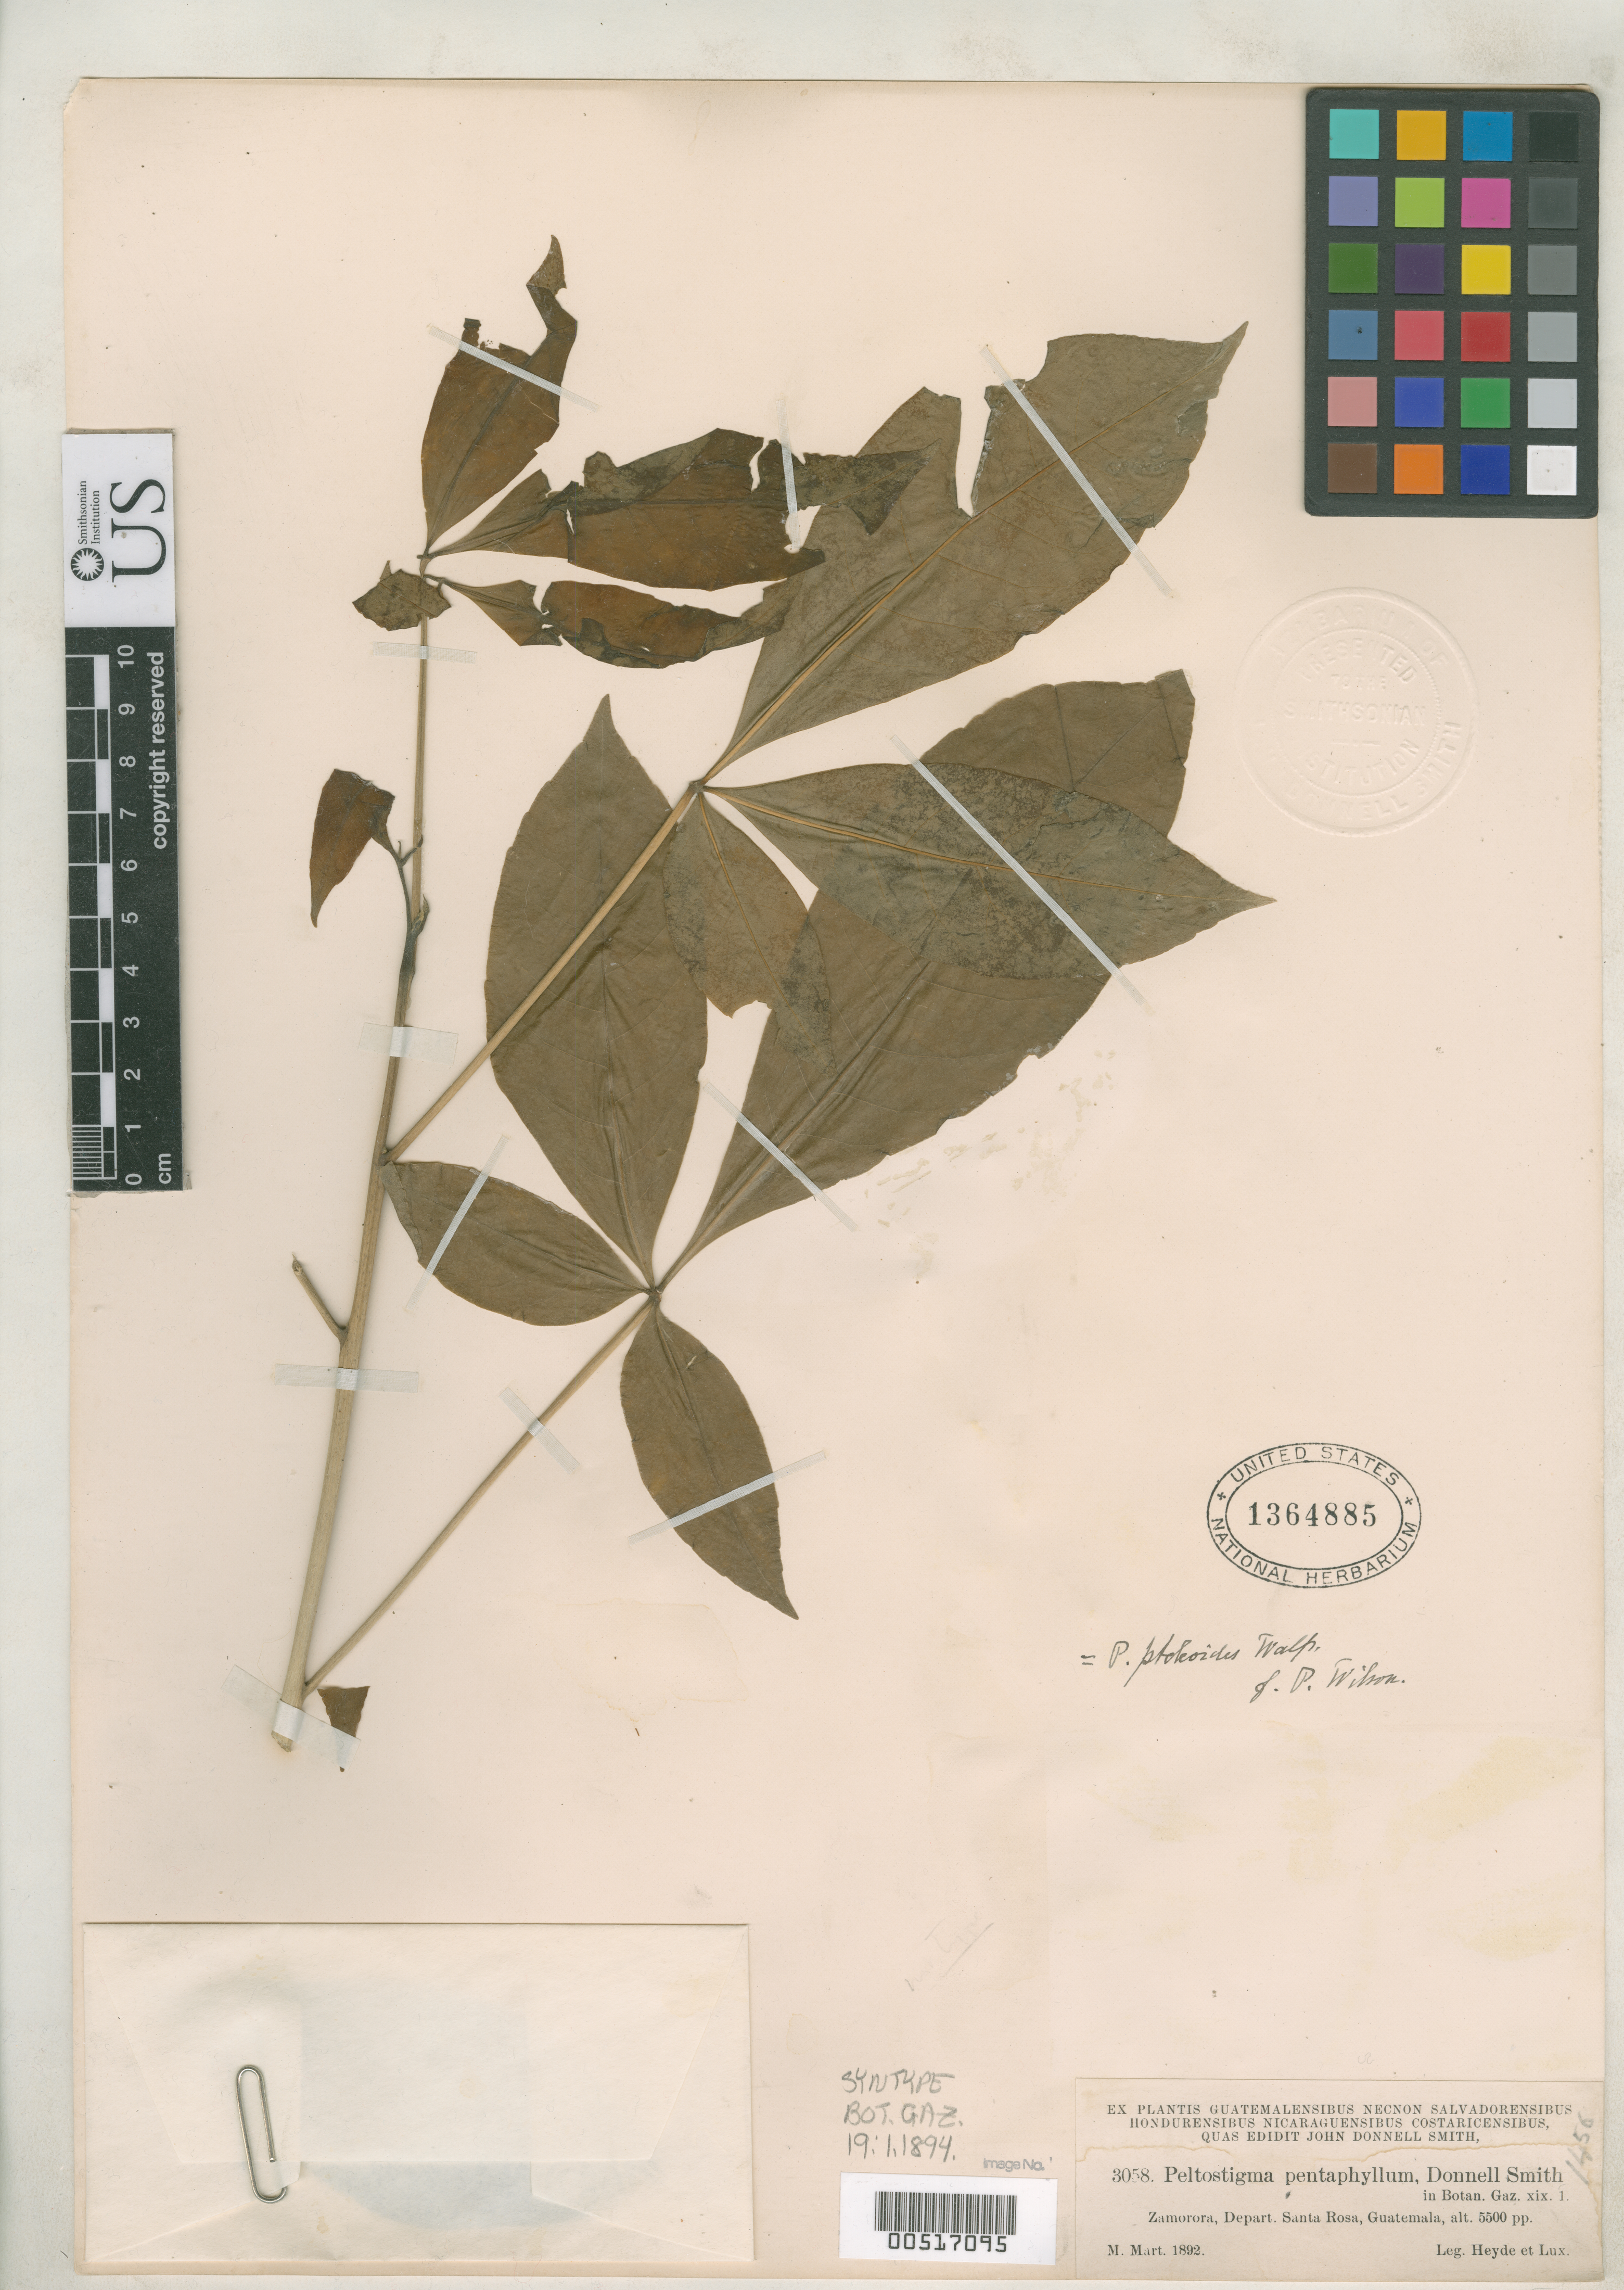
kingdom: Plantae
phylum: Tracheophyta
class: Magnoliopsida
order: Sapindales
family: Rutaceae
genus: Peltostigma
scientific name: Peltostigma pentaphyllum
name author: Donn. Sm.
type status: Syntype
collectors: E. T. Heyde & E. Lux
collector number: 3058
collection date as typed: Mar 1892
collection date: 1892-03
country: Guatemala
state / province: Santa Rosa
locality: Zamorora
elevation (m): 1676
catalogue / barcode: US 1364885